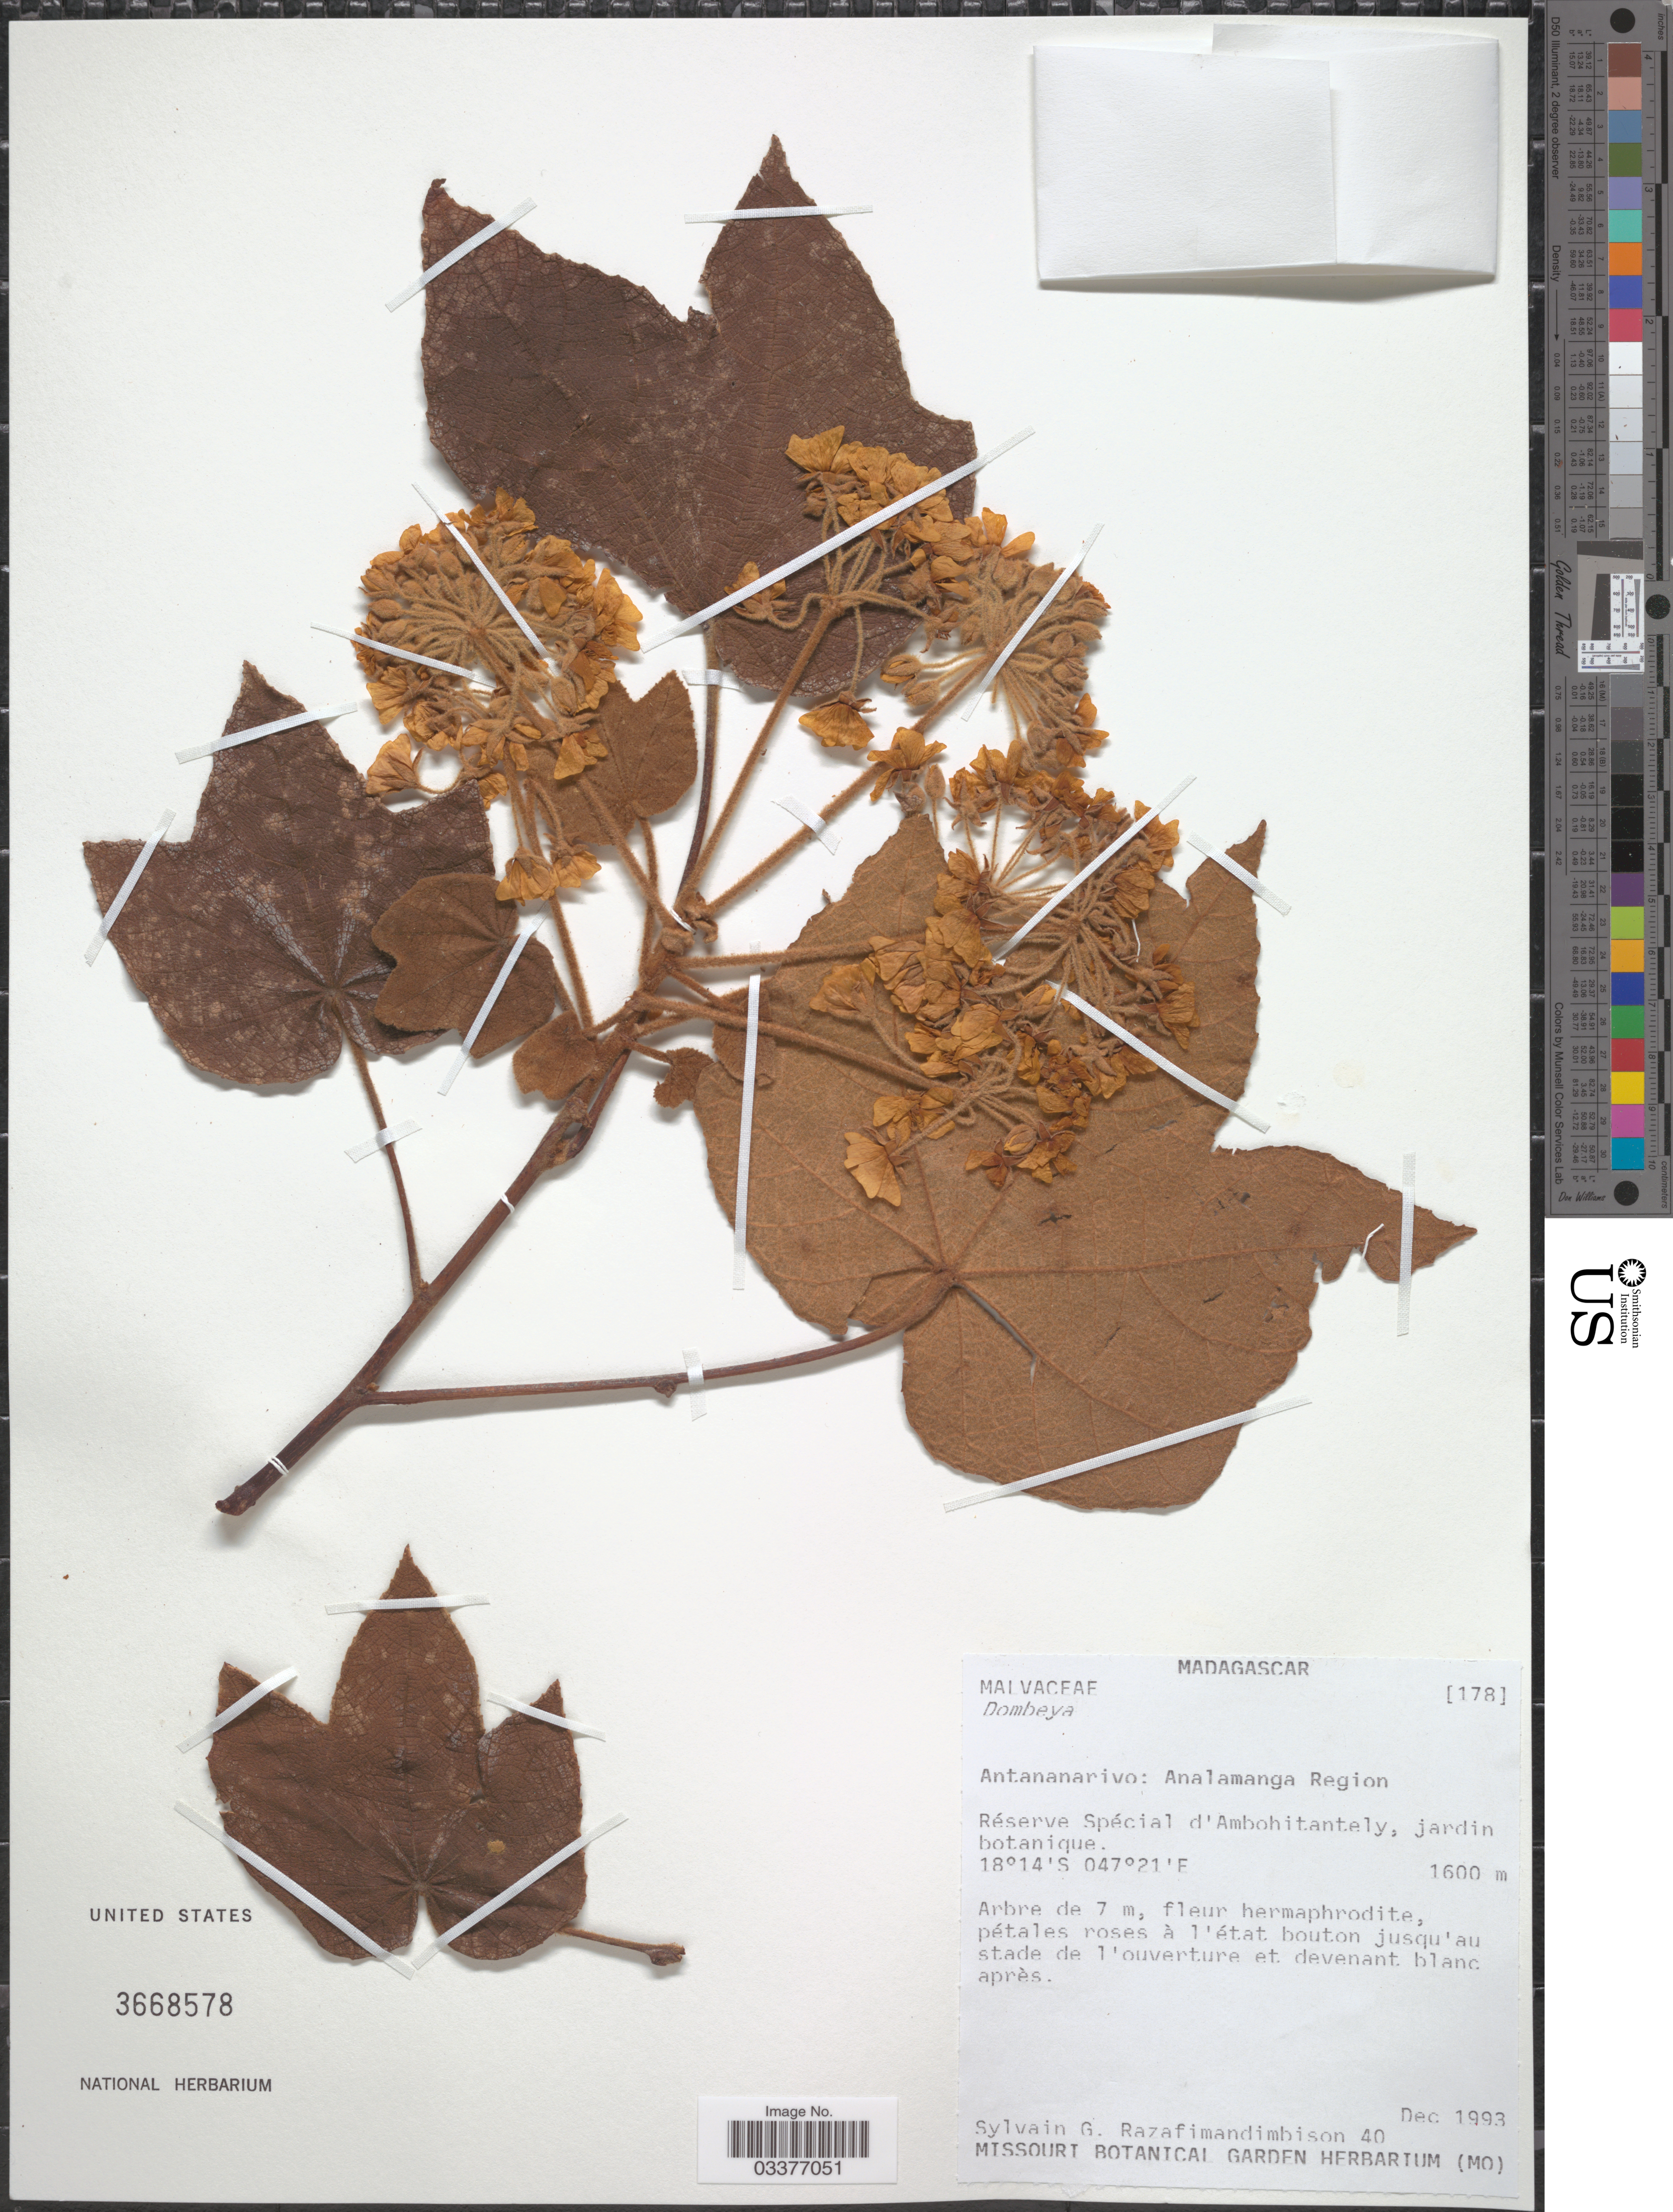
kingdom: Plantae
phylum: Tracheophyta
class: Magnoliopsida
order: Malvales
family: Malvaceae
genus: Dombeya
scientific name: Dombeya sp.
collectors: S. Razafimandimbison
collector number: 40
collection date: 1993-12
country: Madagascar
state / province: Analamanga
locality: Analamanga Region, Réserve Spécial d'Ambohitantely, jardin botanique.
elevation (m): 1600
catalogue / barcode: US 3668578